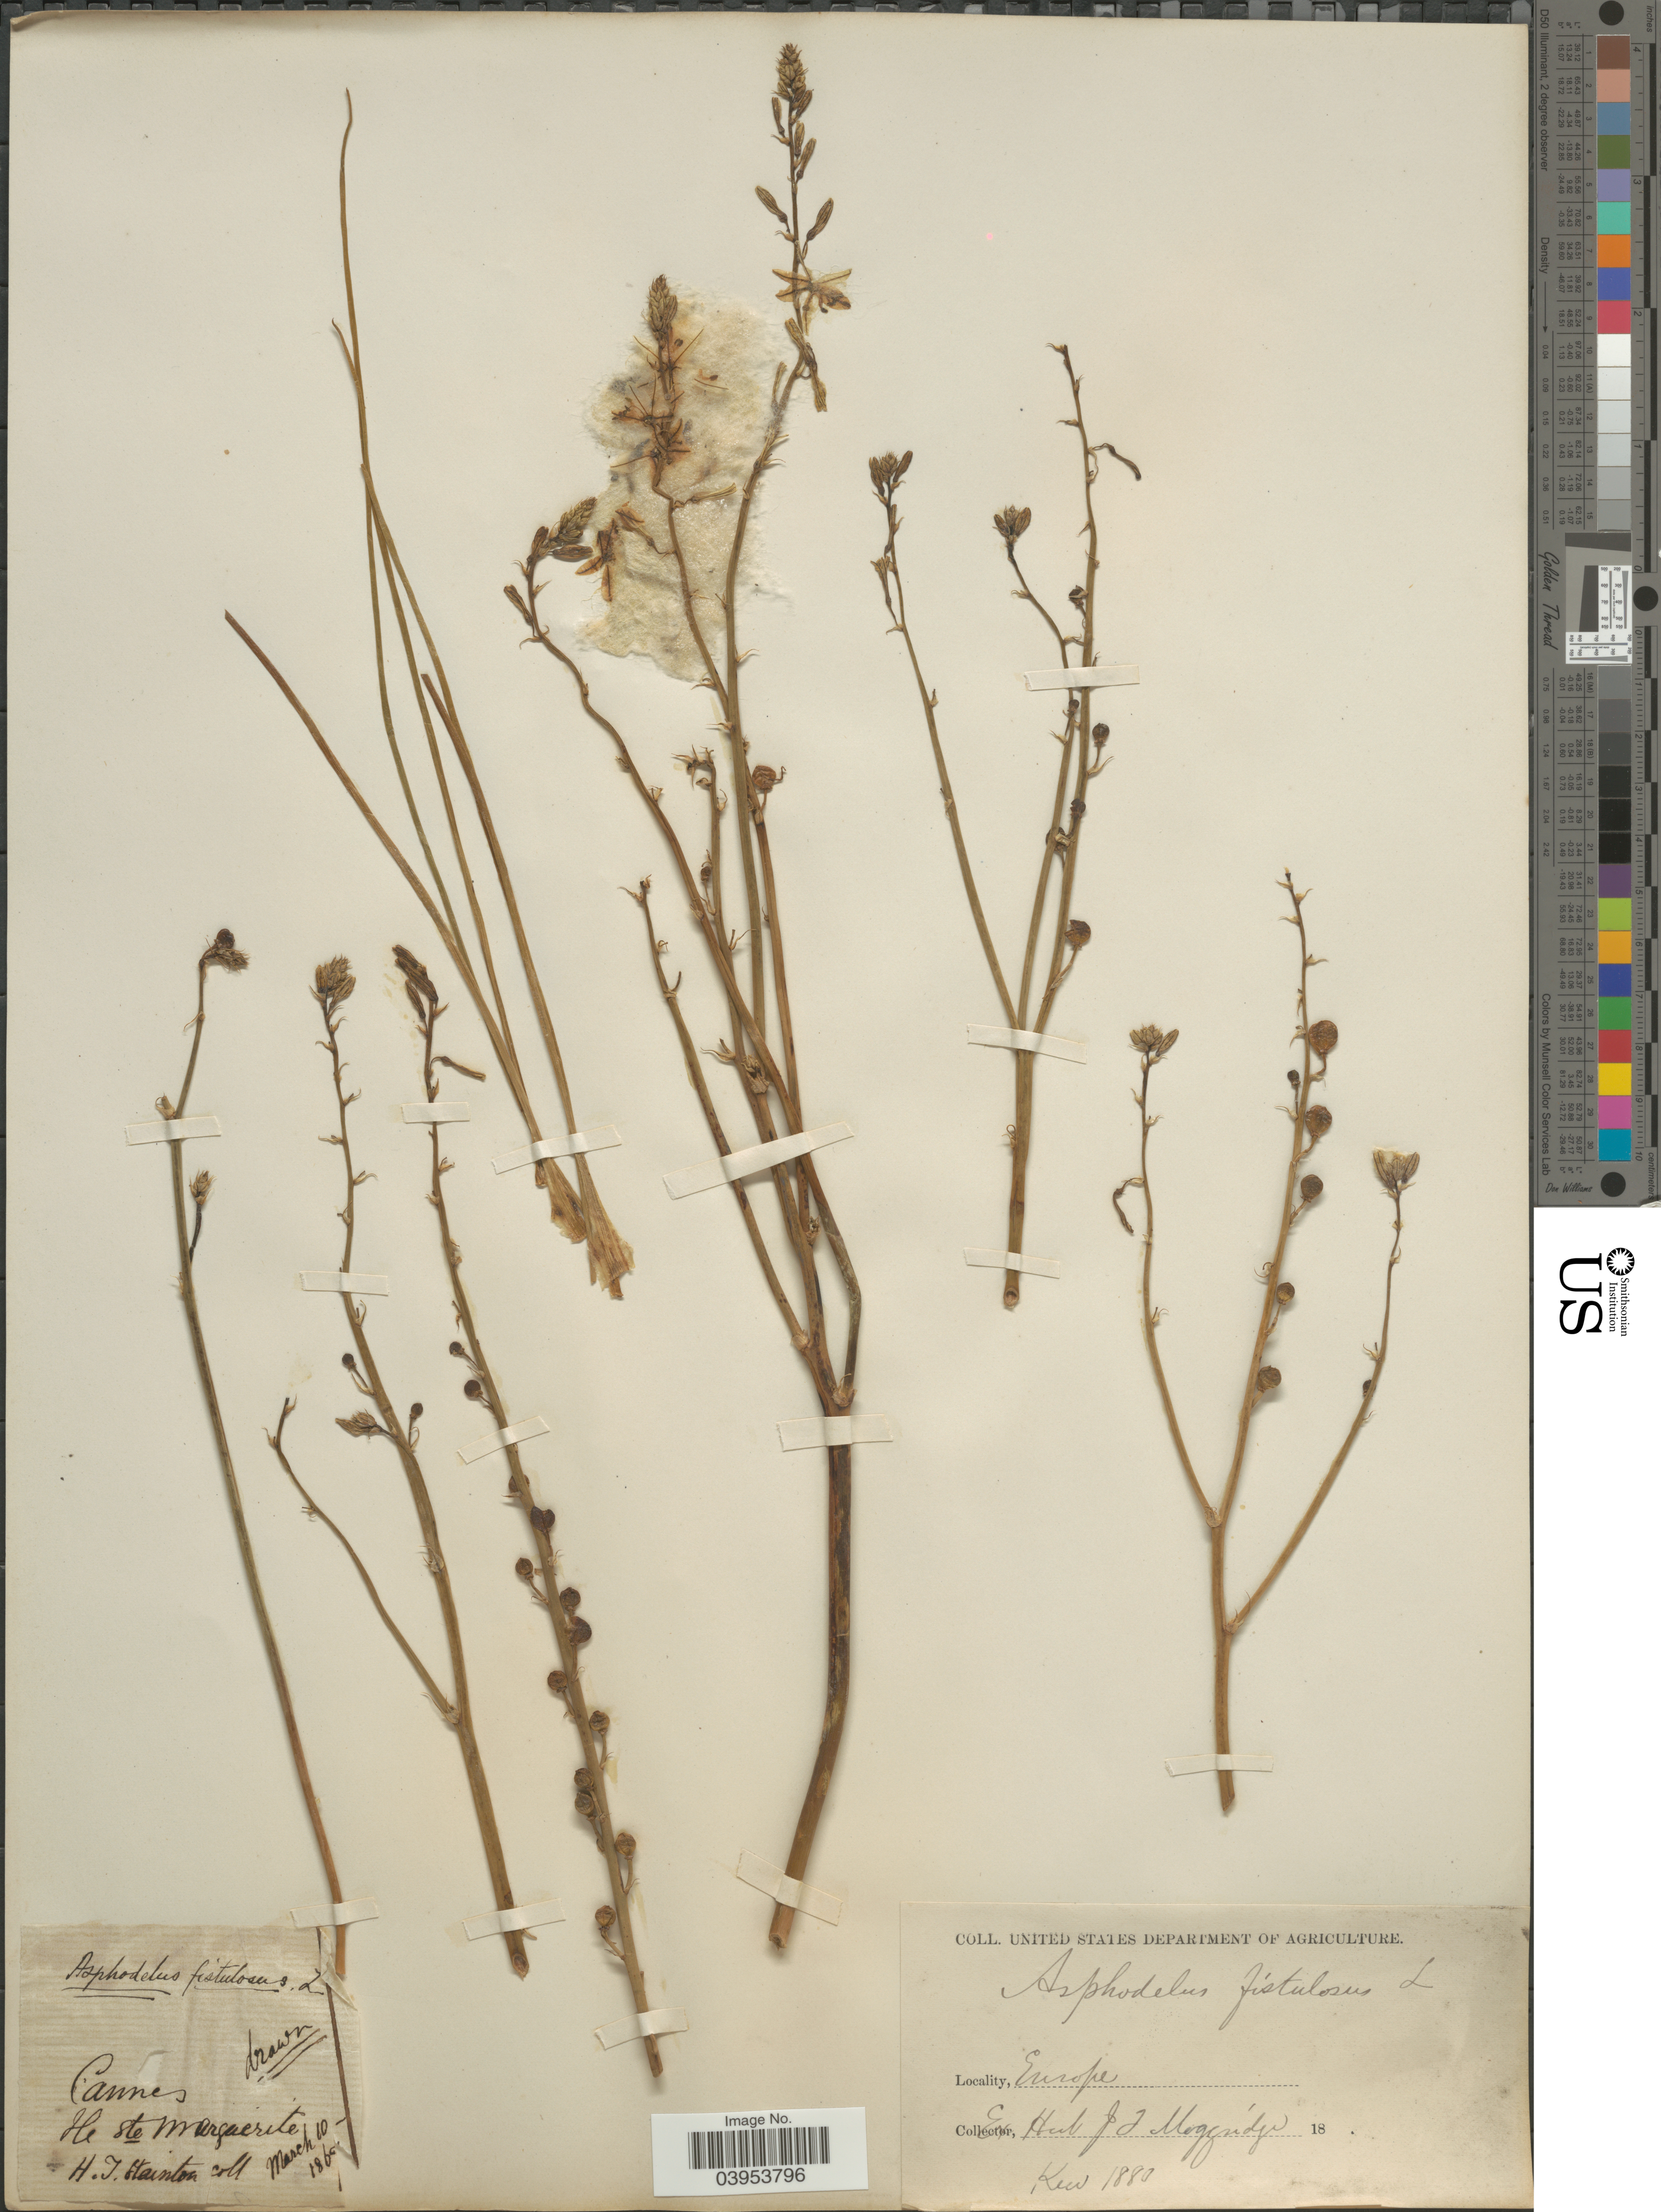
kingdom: Plantae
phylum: Tracheophyta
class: Liliopsida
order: Asparagales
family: Asphodelaceae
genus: Asphodelus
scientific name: Asphodelus fistulosus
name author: L.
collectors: H. Stainton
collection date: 1865-03-10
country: France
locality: Europe. Cannes. Ile ste Marquerite.